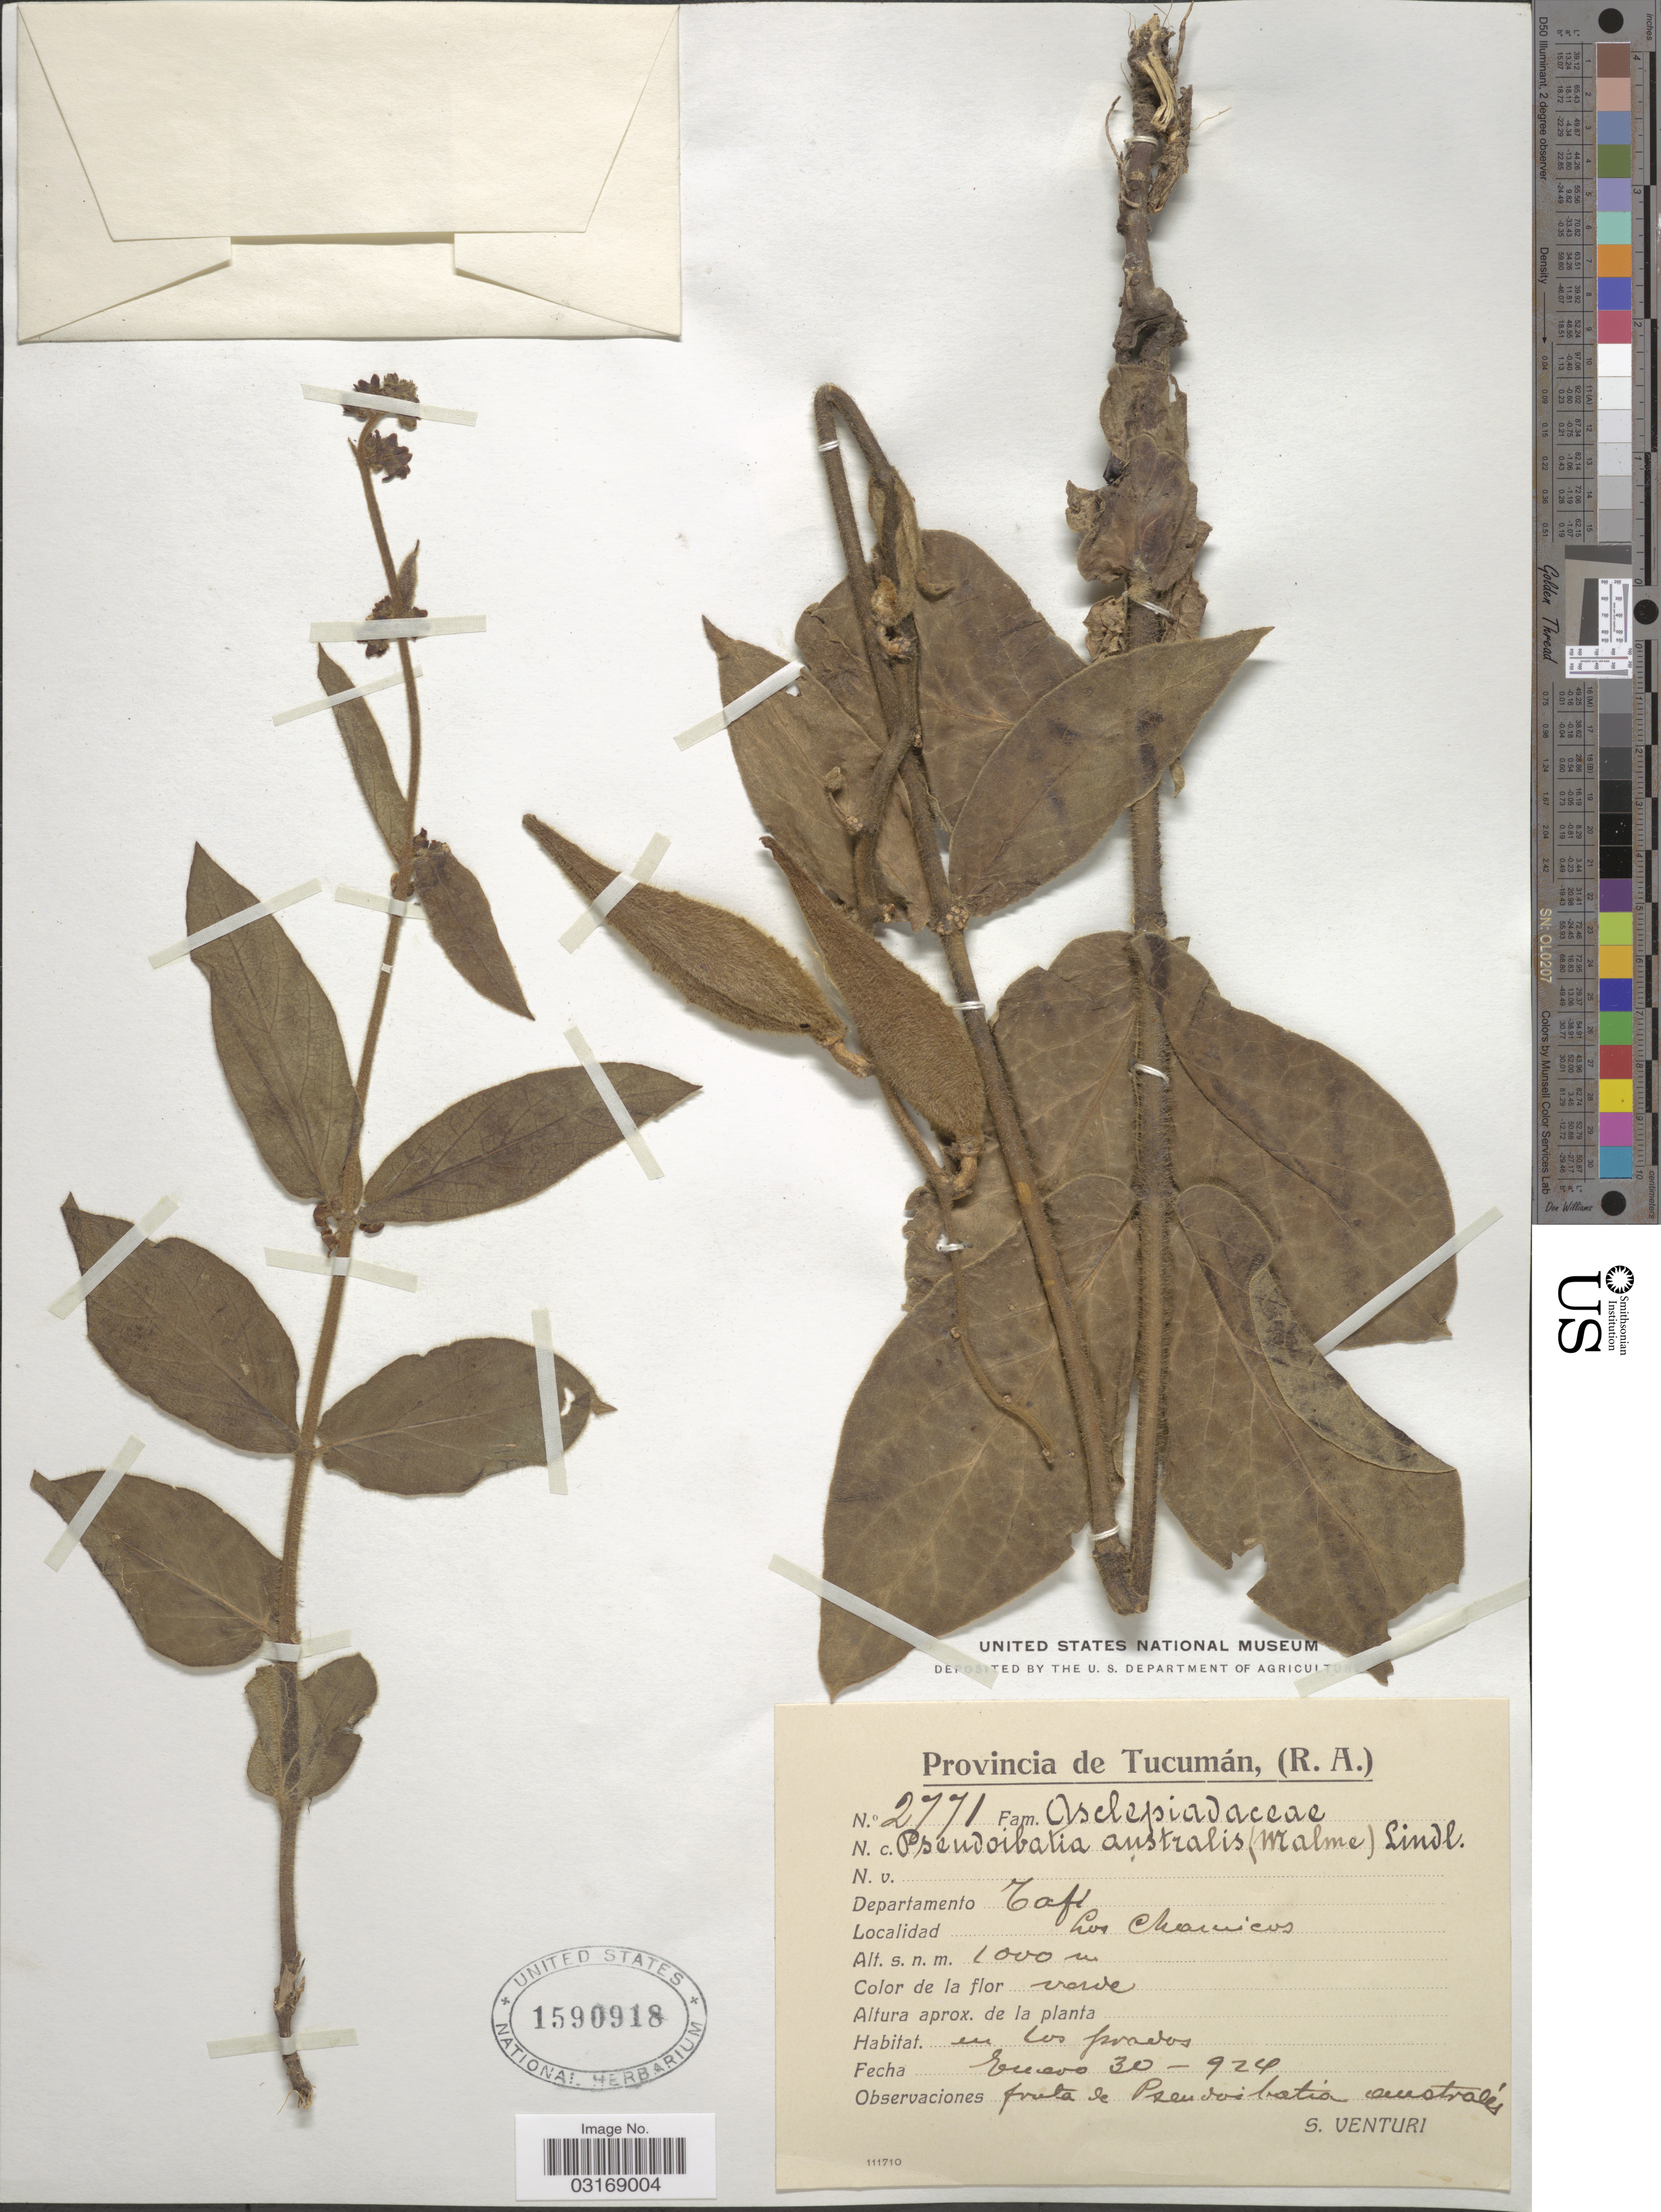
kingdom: Plantae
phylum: Tracheophyta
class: Magnoliopsida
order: Gentianales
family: Apocynaceae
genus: Pseudibatia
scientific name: Pseudibatia australis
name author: Malme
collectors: S. Venturi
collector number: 2771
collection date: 1924-01-30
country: Argentina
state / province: Tucuman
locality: Departamento Tafi. Los Chamicos.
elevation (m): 1000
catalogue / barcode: US 1590918